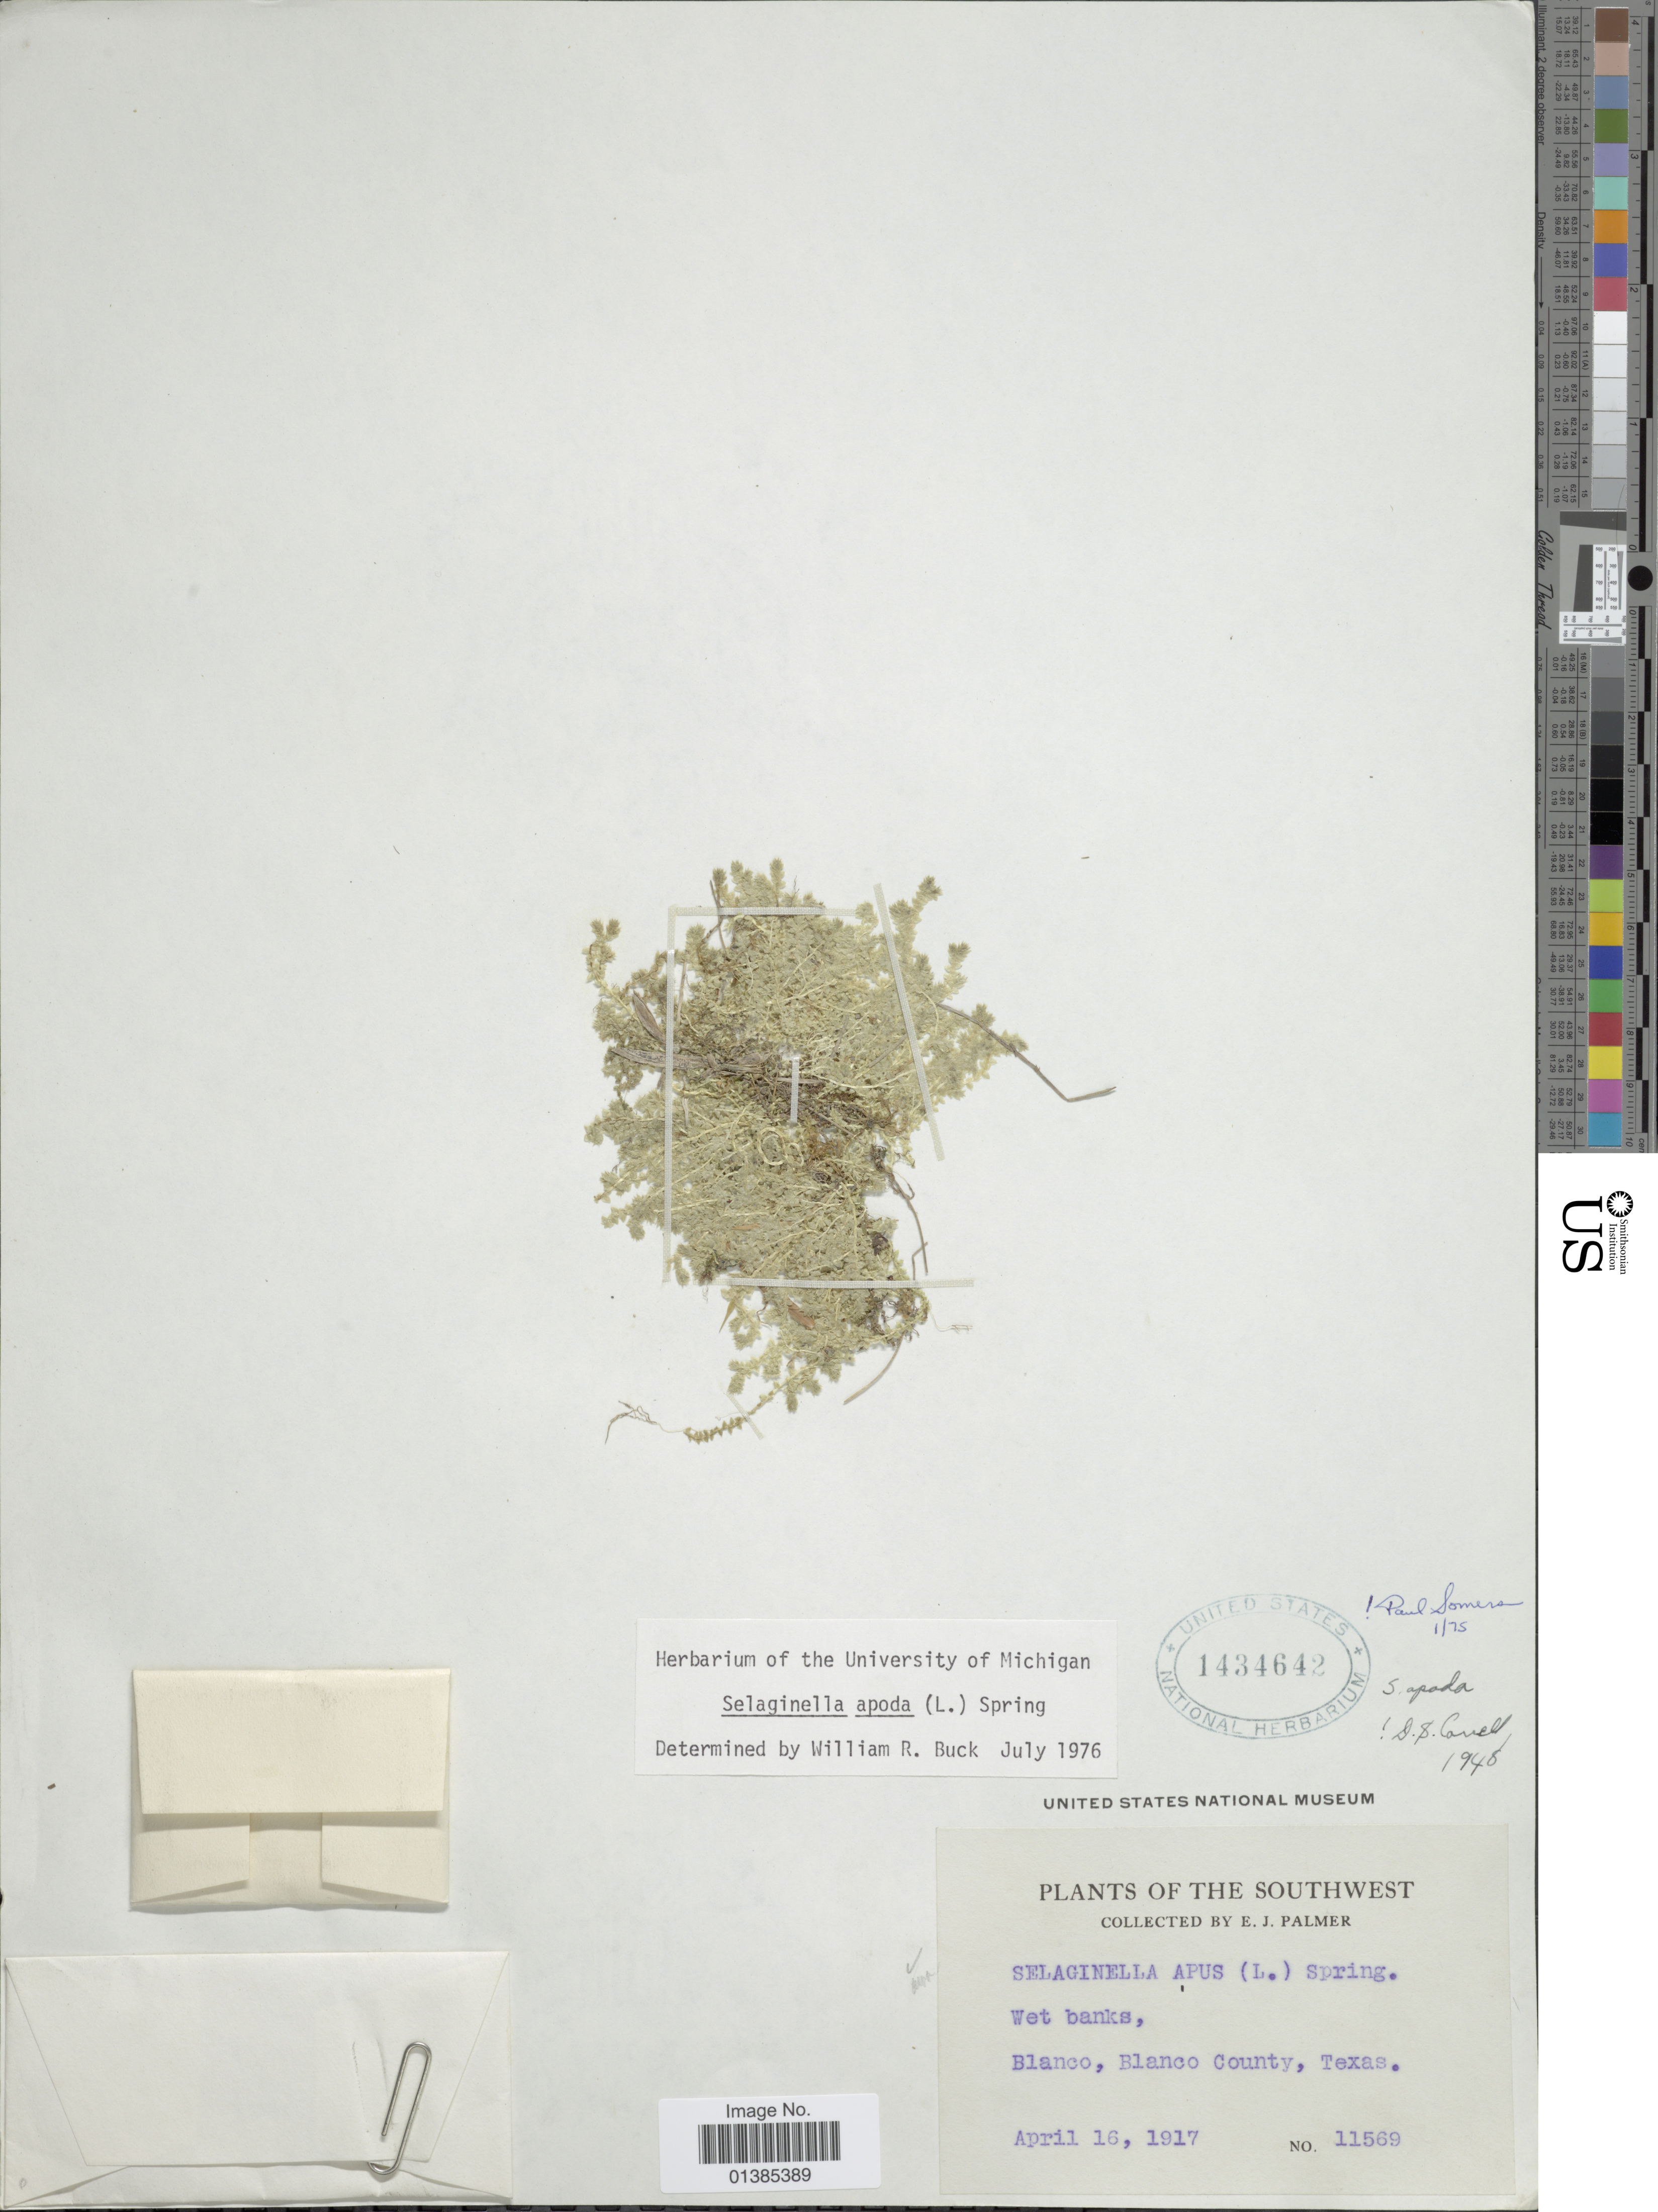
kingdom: Plantae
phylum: Tracheophyta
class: Lycopodiopsida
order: Selaginellales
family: Selaginellaceae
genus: Selaginella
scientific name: Selaginella apus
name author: Spring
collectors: E. J. Palmer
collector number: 11569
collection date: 1917-04-16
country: United States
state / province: Texas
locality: Southwest. Wet banks, Blanco, Blanco County.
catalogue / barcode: US 1434642